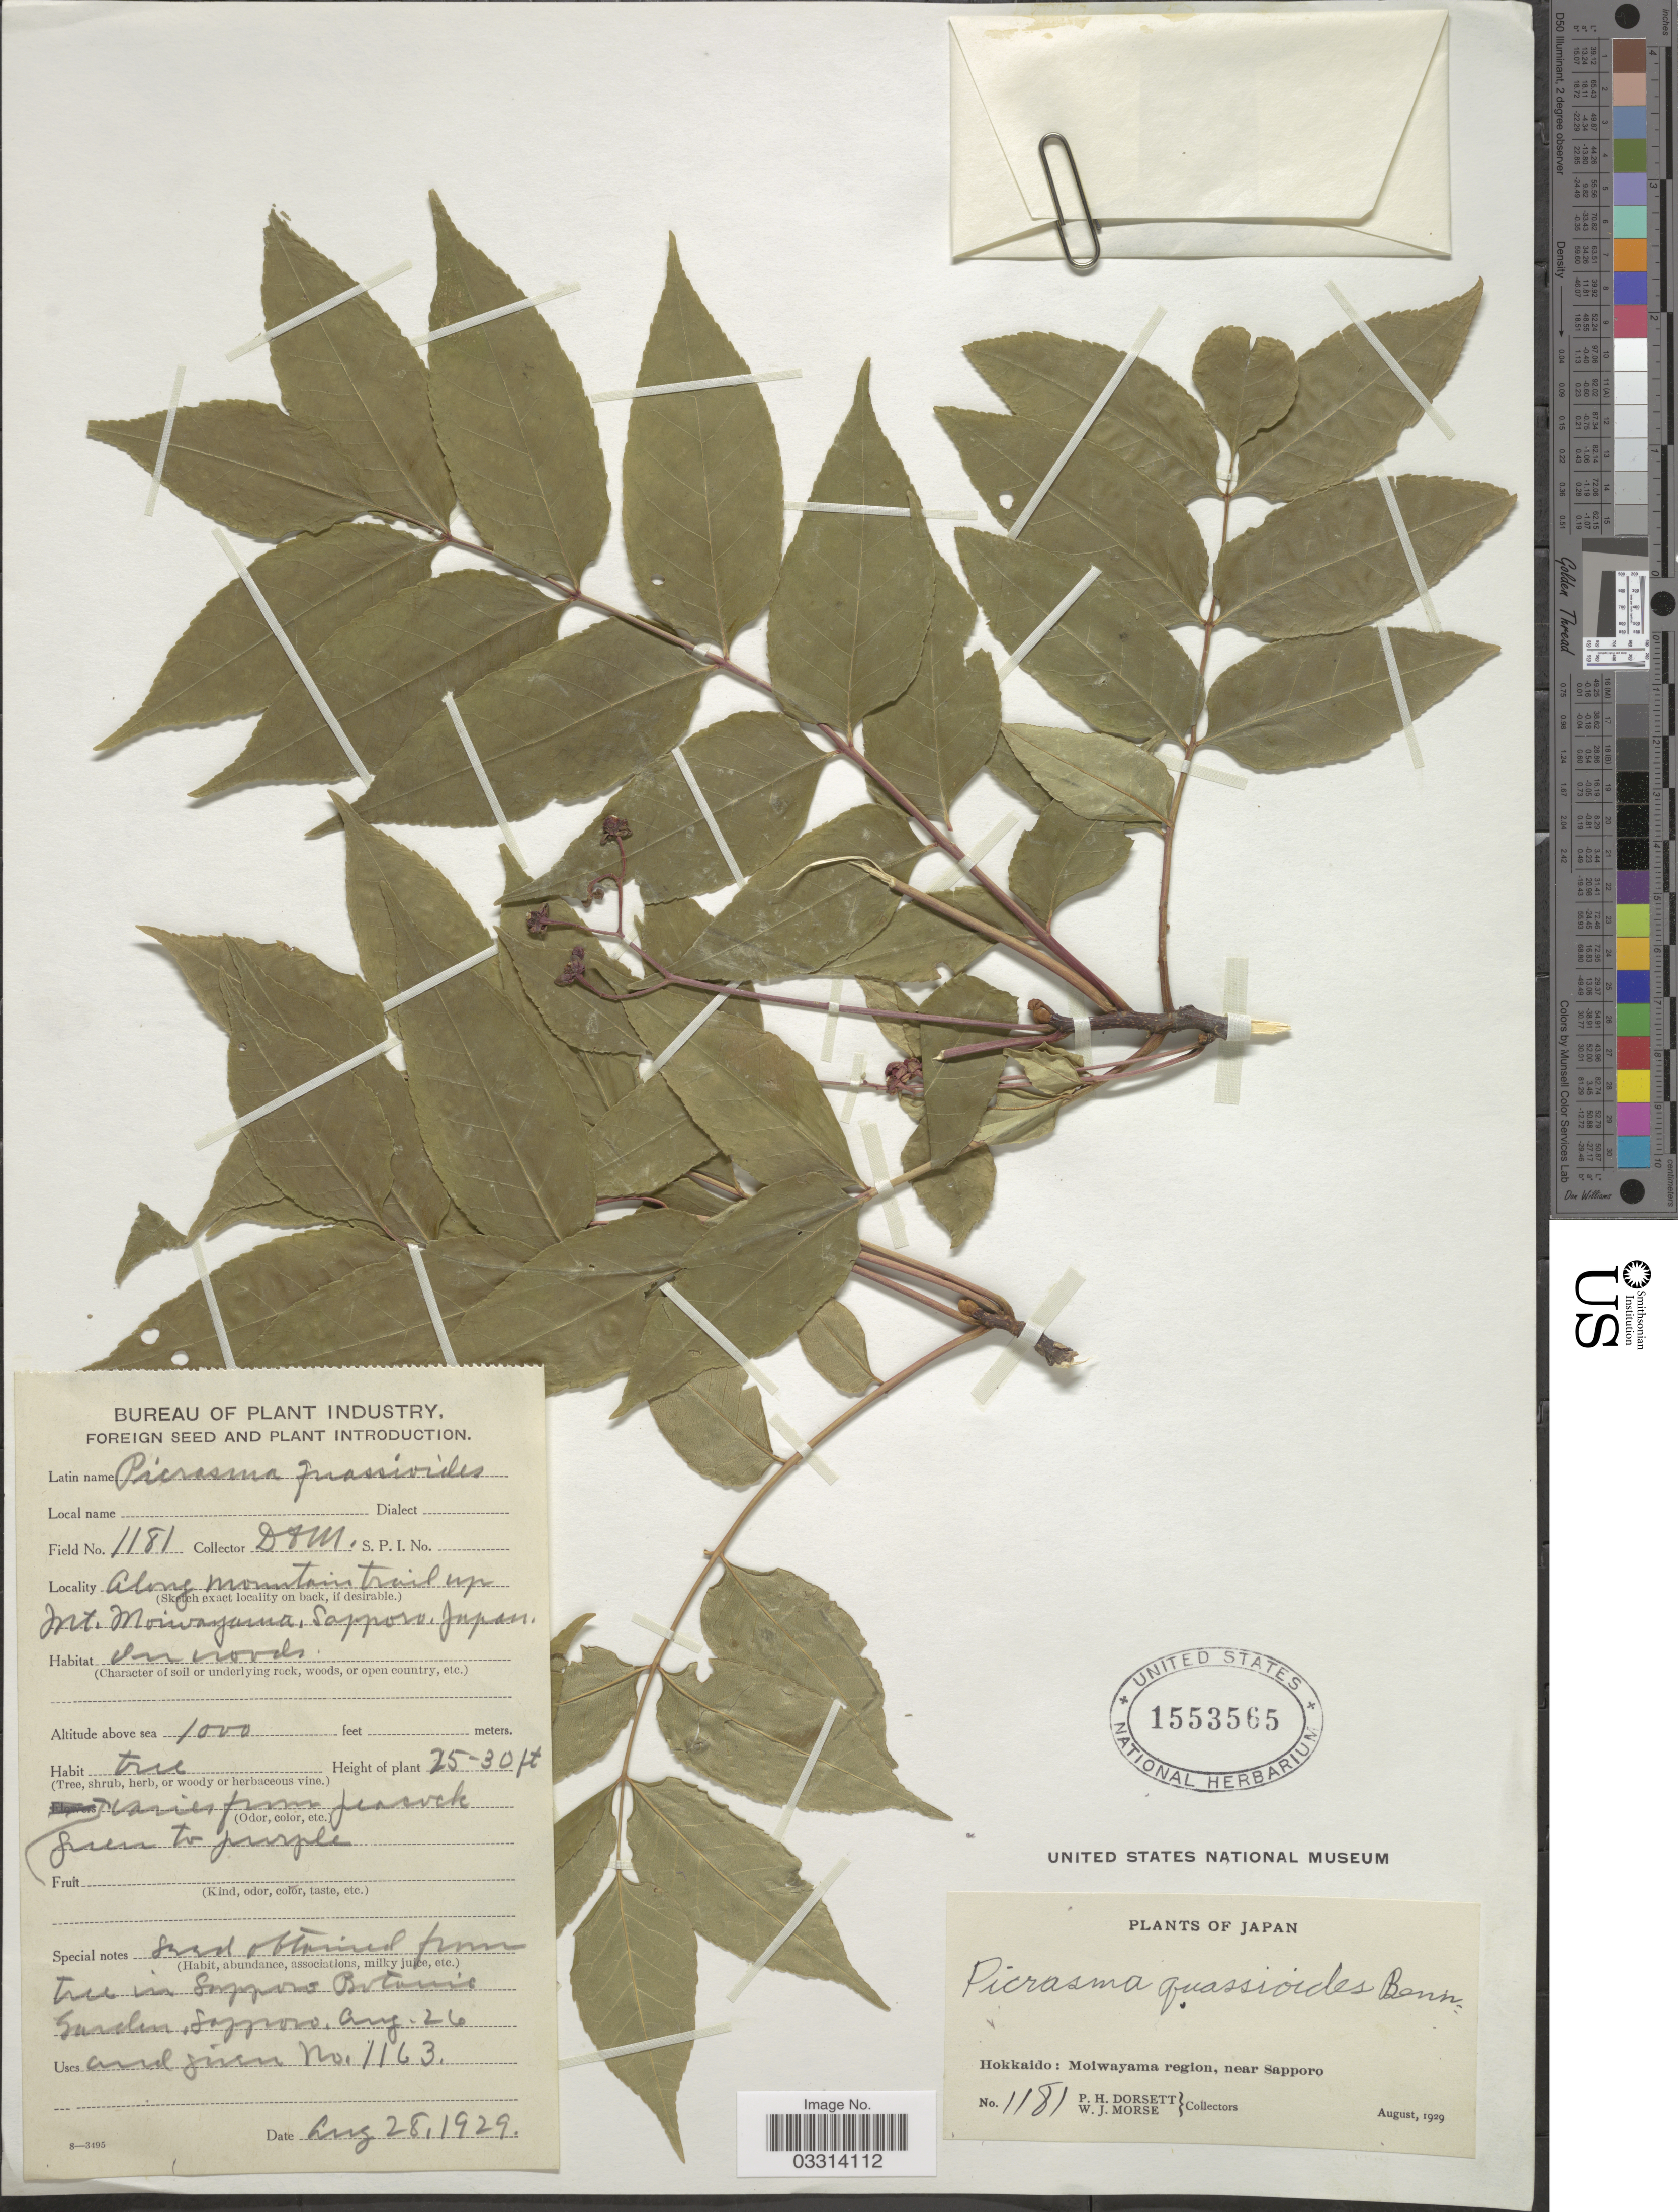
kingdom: Plantae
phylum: Tracheophyta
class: Magnoliopsida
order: Sapindales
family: Simaroubaceae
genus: Picrasma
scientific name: Picrasma quassioides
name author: (D. Don) Benn.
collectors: P. H. Dorsett & W. J. Morse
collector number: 1181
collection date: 1929-08-28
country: Japan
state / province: Hokkaidō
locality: Along mountain trail up Mt. Moiwayama, Sapporo.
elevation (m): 305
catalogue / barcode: US 1553565